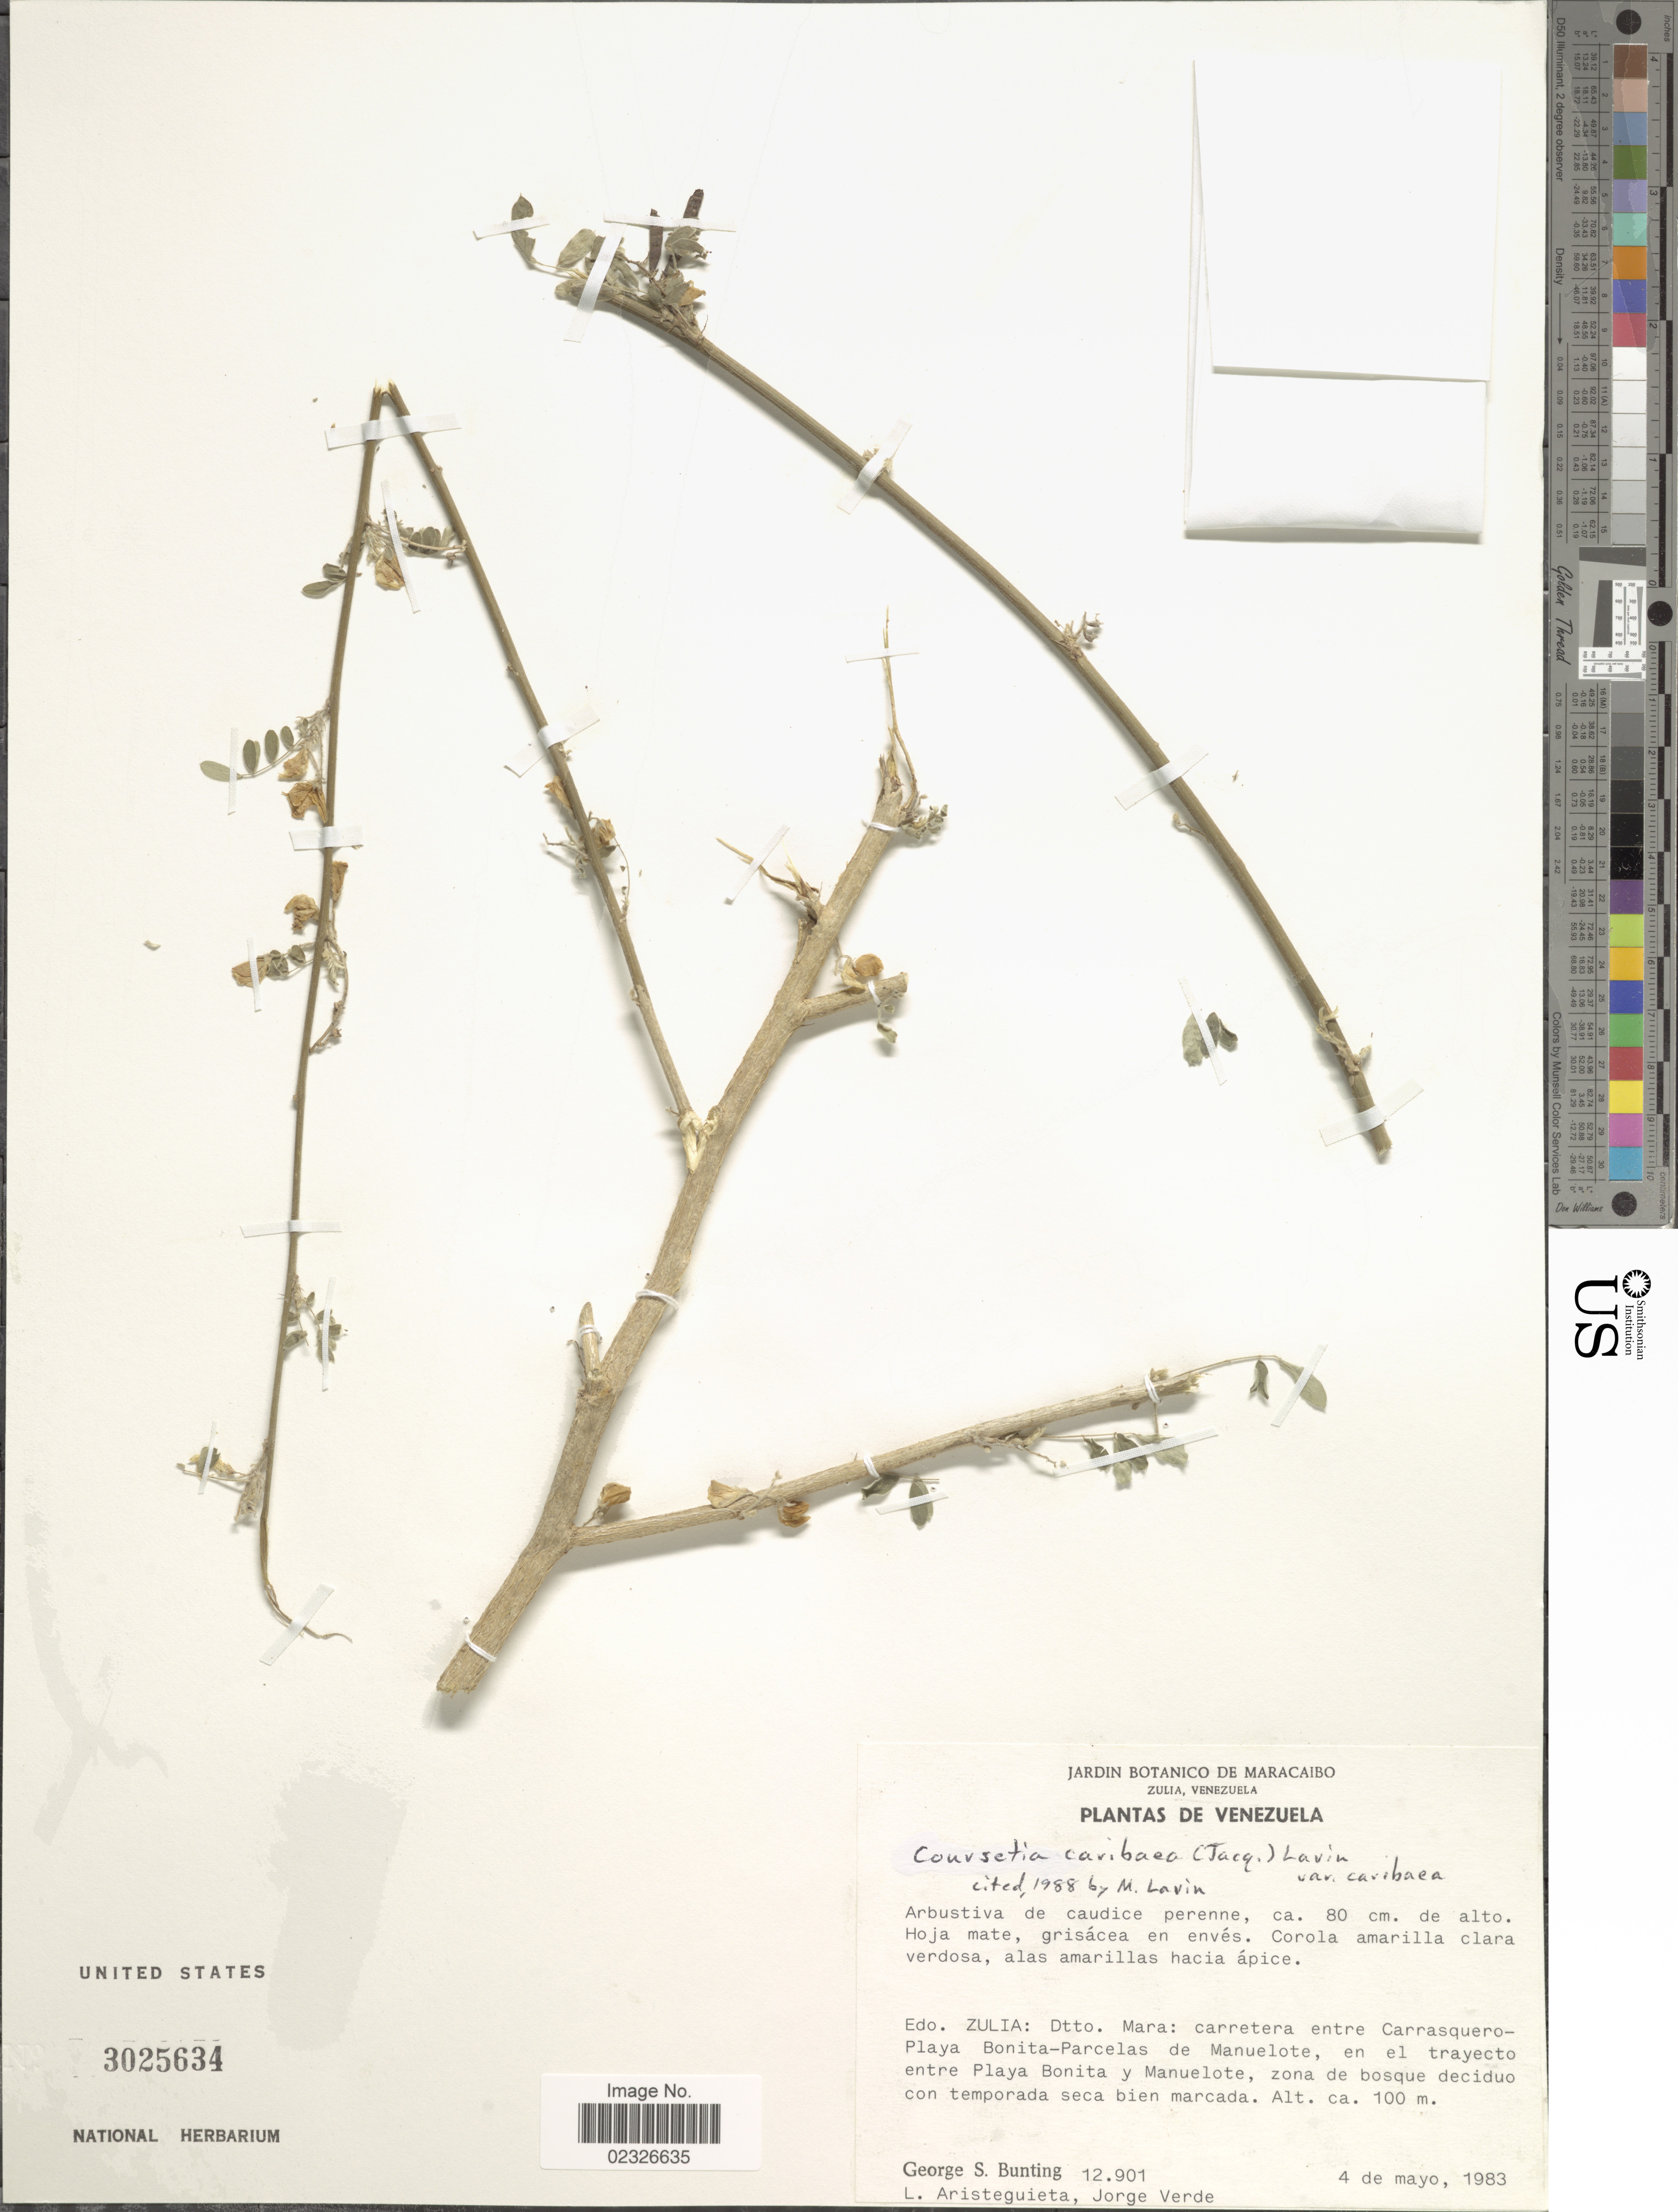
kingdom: Plantae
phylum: Tracheophyta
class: Magnoliopsida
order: Fabales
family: Fabaceae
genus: Coursetia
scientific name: Coursetia caribaea var. caribaea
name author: (Jacq.) Lavin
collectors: G. S. Bunting, L. Aristeguieta & J. Verde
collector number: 12901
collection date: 1983-05-04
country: Venezuela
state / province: Zulia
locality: Edo. Zulia: Dtto. Mara: carretera entre Carrasquero Playa Bonita- Parcelas de Manuelote, en el Trayect entre Playa Bonita y Manuelote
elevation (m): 100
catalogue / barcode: US 3025634